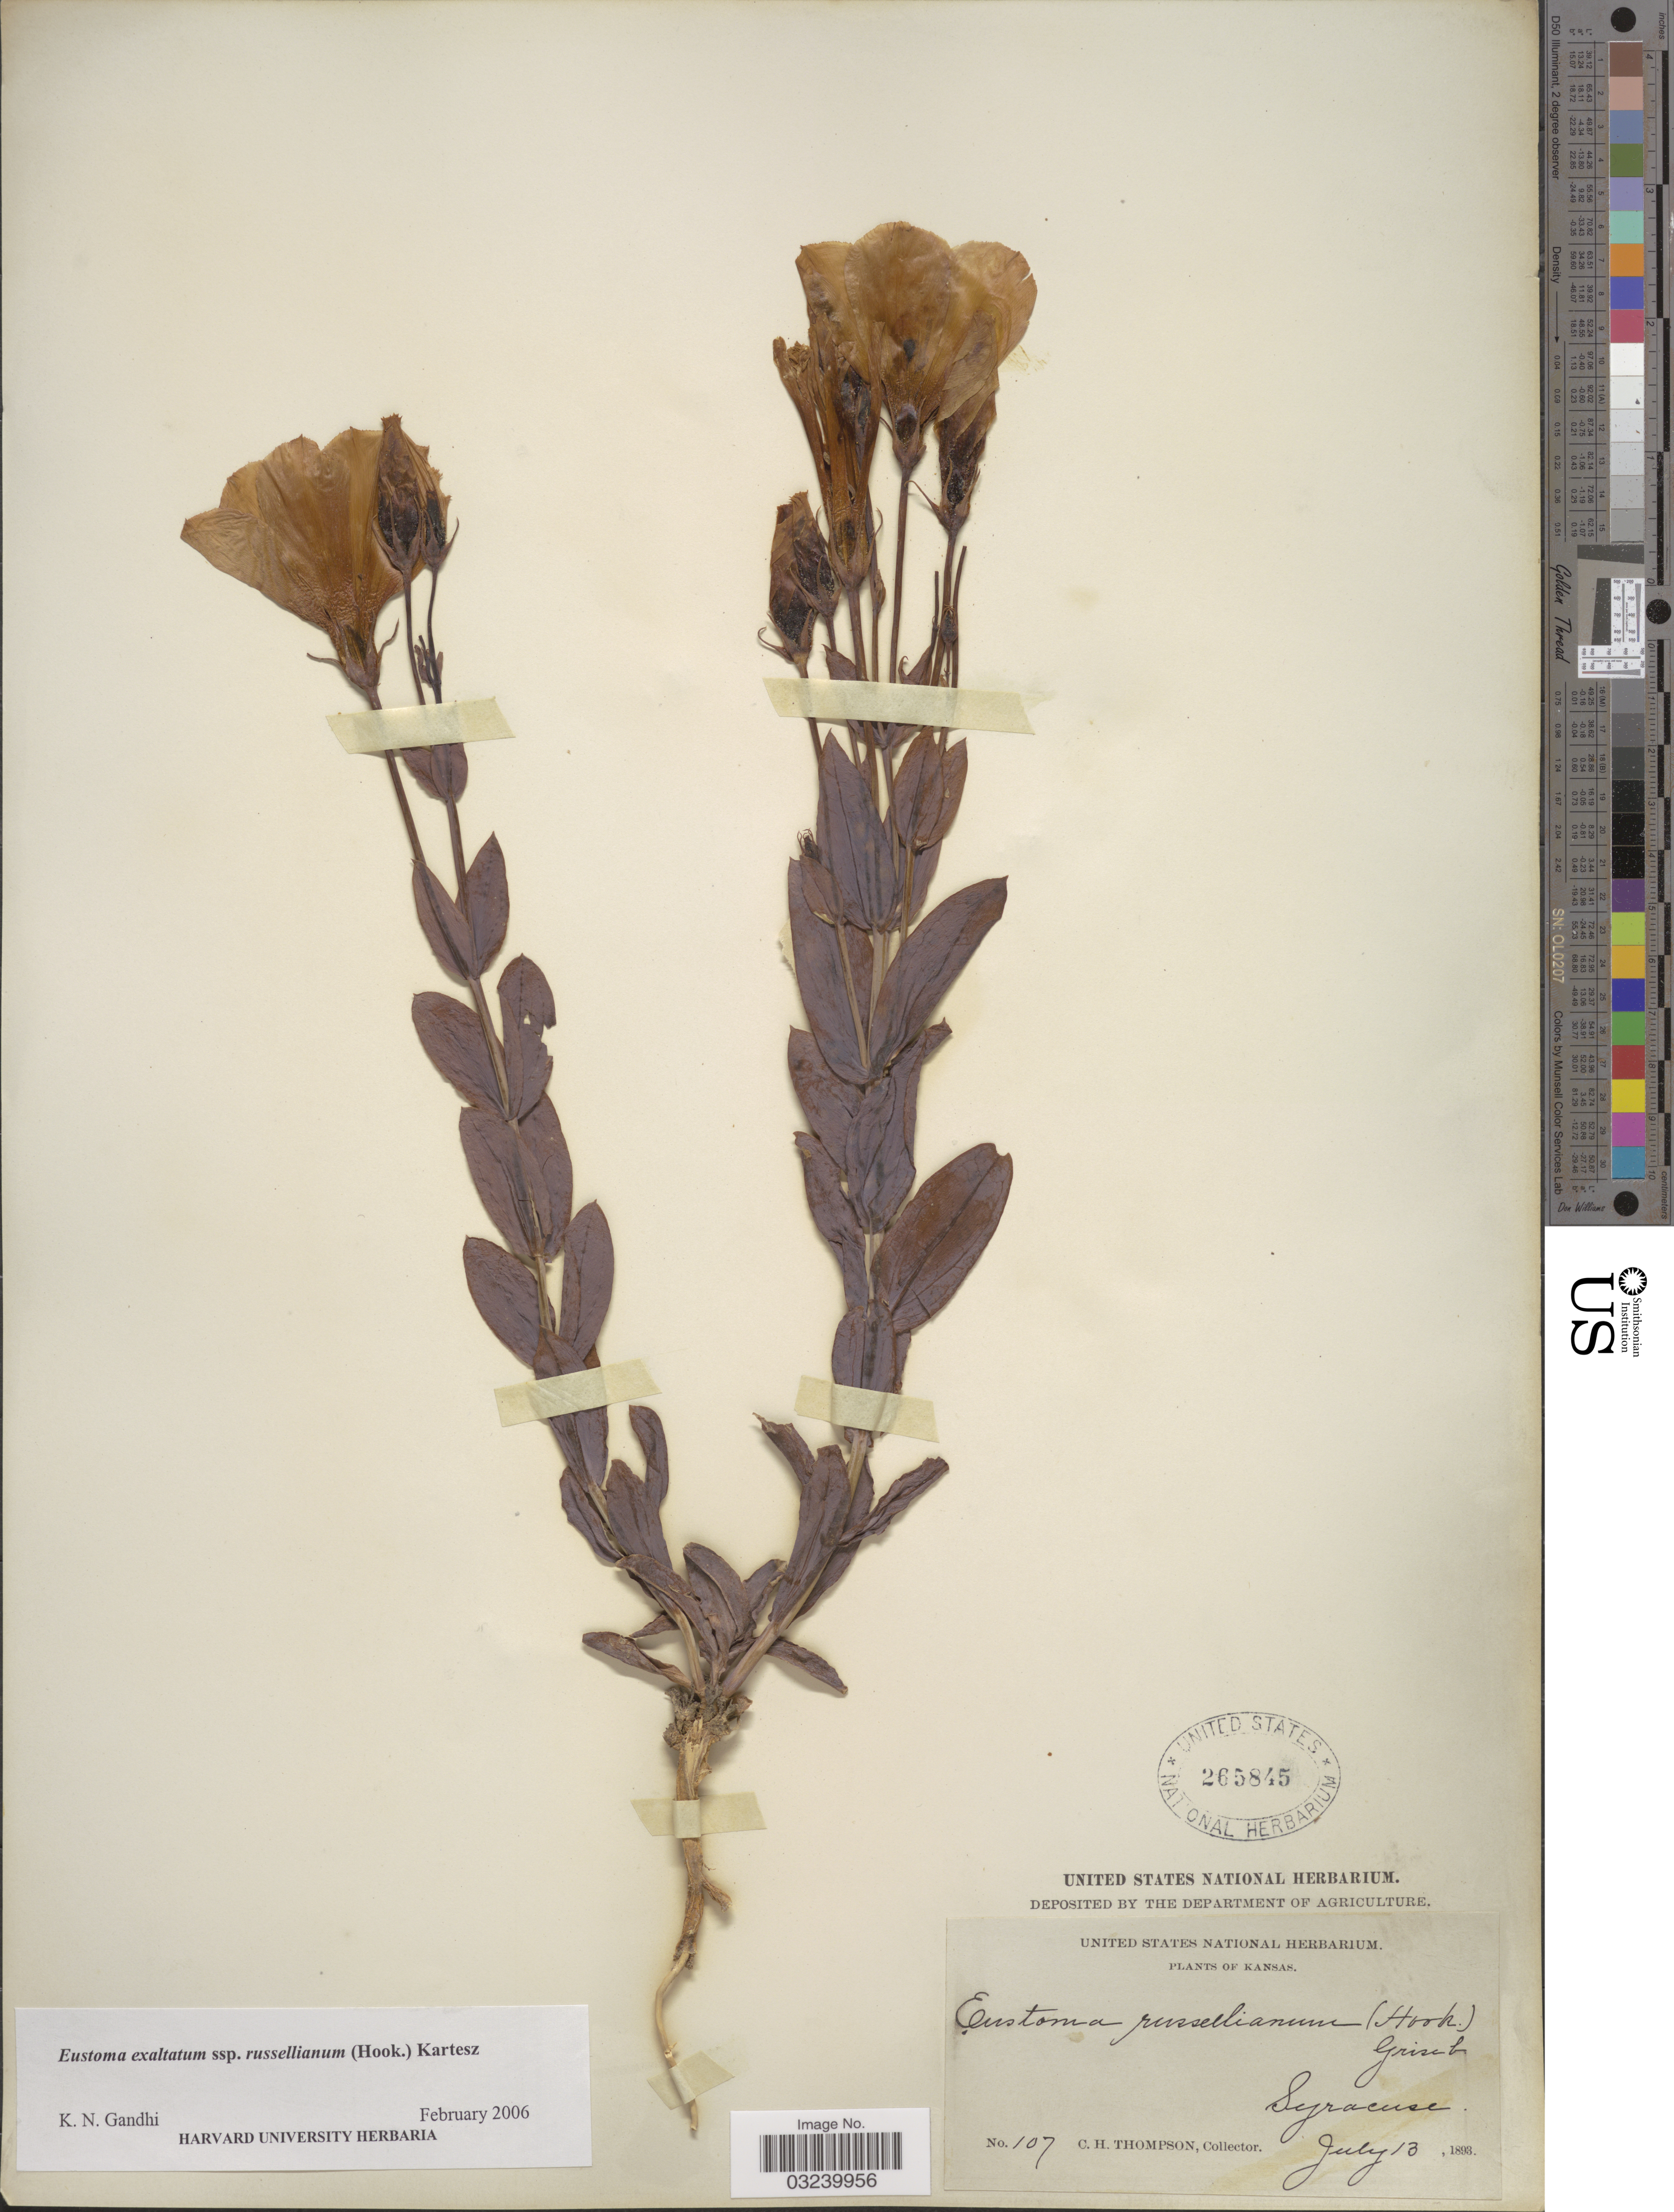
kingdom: Plantae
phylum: Tracheophyta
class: Magnoliopsida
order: Gentianales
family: Gentianaceae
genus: Eustoma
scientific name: Eustoma grandiflorum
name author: (Raf.) Shinners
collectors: C. H. Thompson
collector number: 107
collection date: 1893-07-13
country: United States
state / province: Kansas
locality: Syracuse.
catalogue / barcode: US 265845